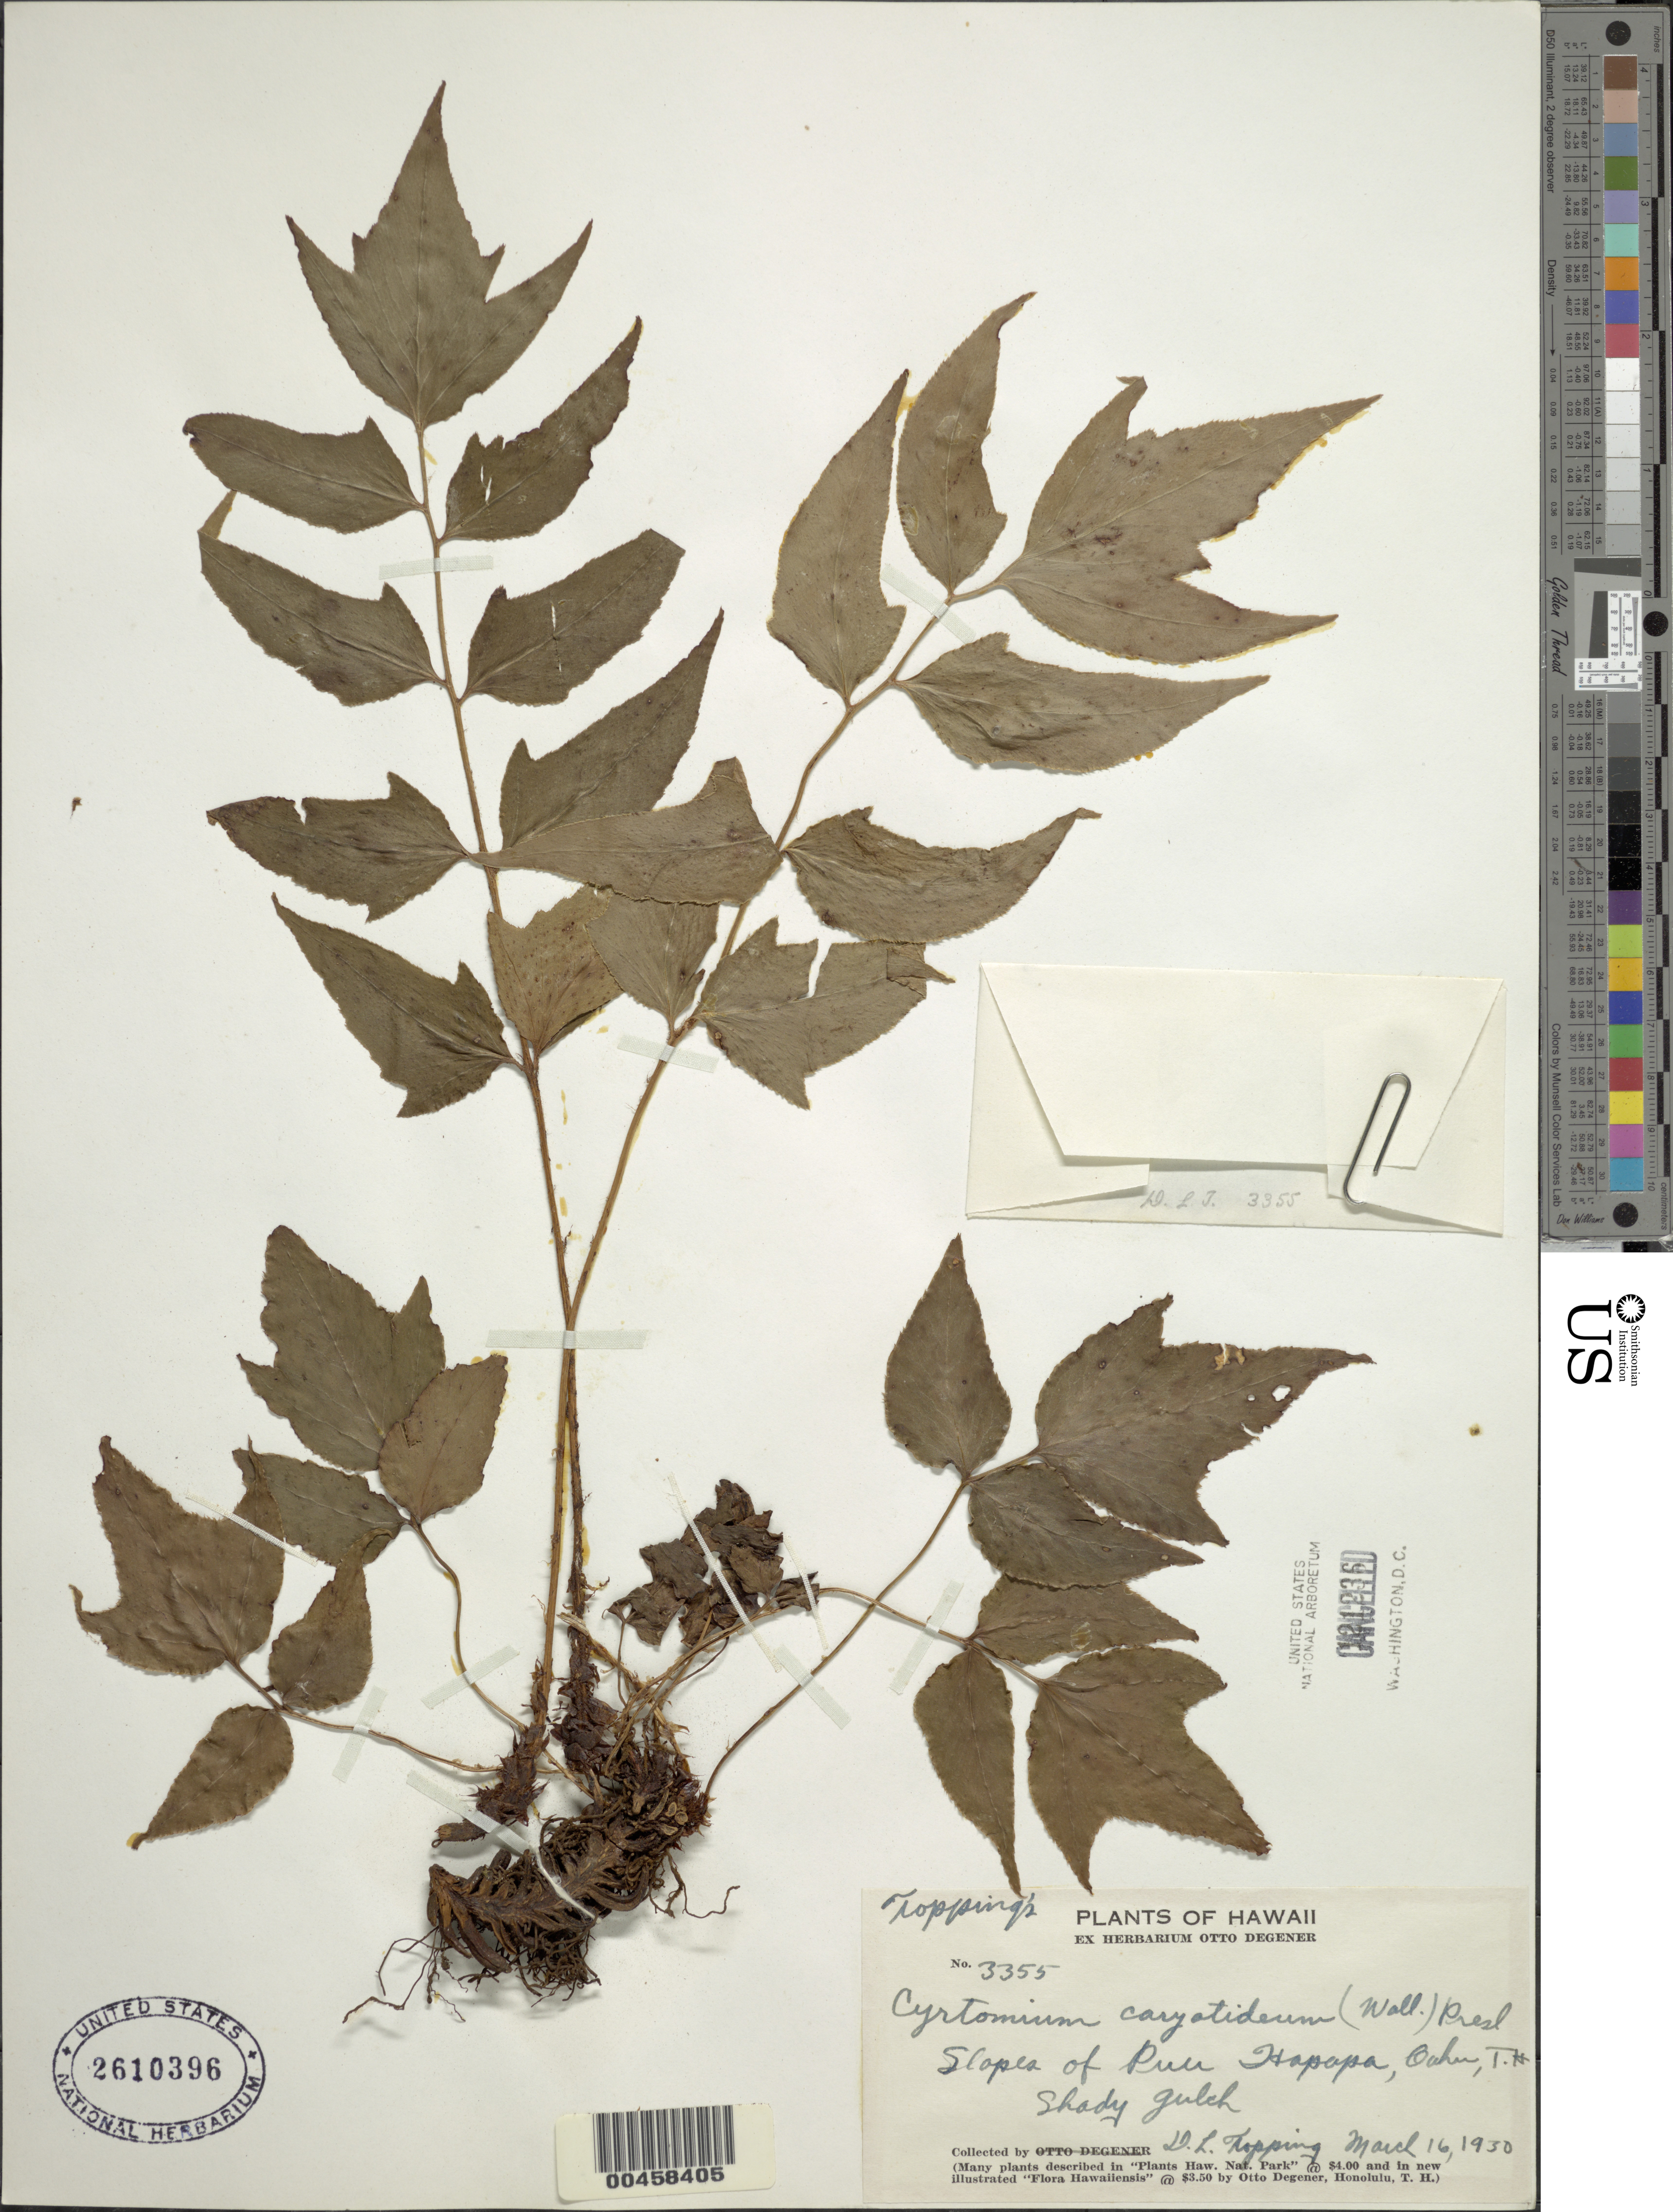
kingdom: Plantae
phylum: Tracheophyta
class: Polypodiopsida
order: Polypodiales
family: Dryopteridaceae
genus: Cyrtomium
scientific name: Cyrtomium caryotideum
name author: (Wall. ex Hook. & Grev.) C. Presl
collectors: D. L. Topping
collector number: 3355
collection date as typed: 16 Mar 1930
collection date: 1930-03-16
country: United States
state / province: Hawaii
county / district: Honolulu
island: Oahu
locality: Slope of Puu Hapapa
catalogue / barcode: US 2610396